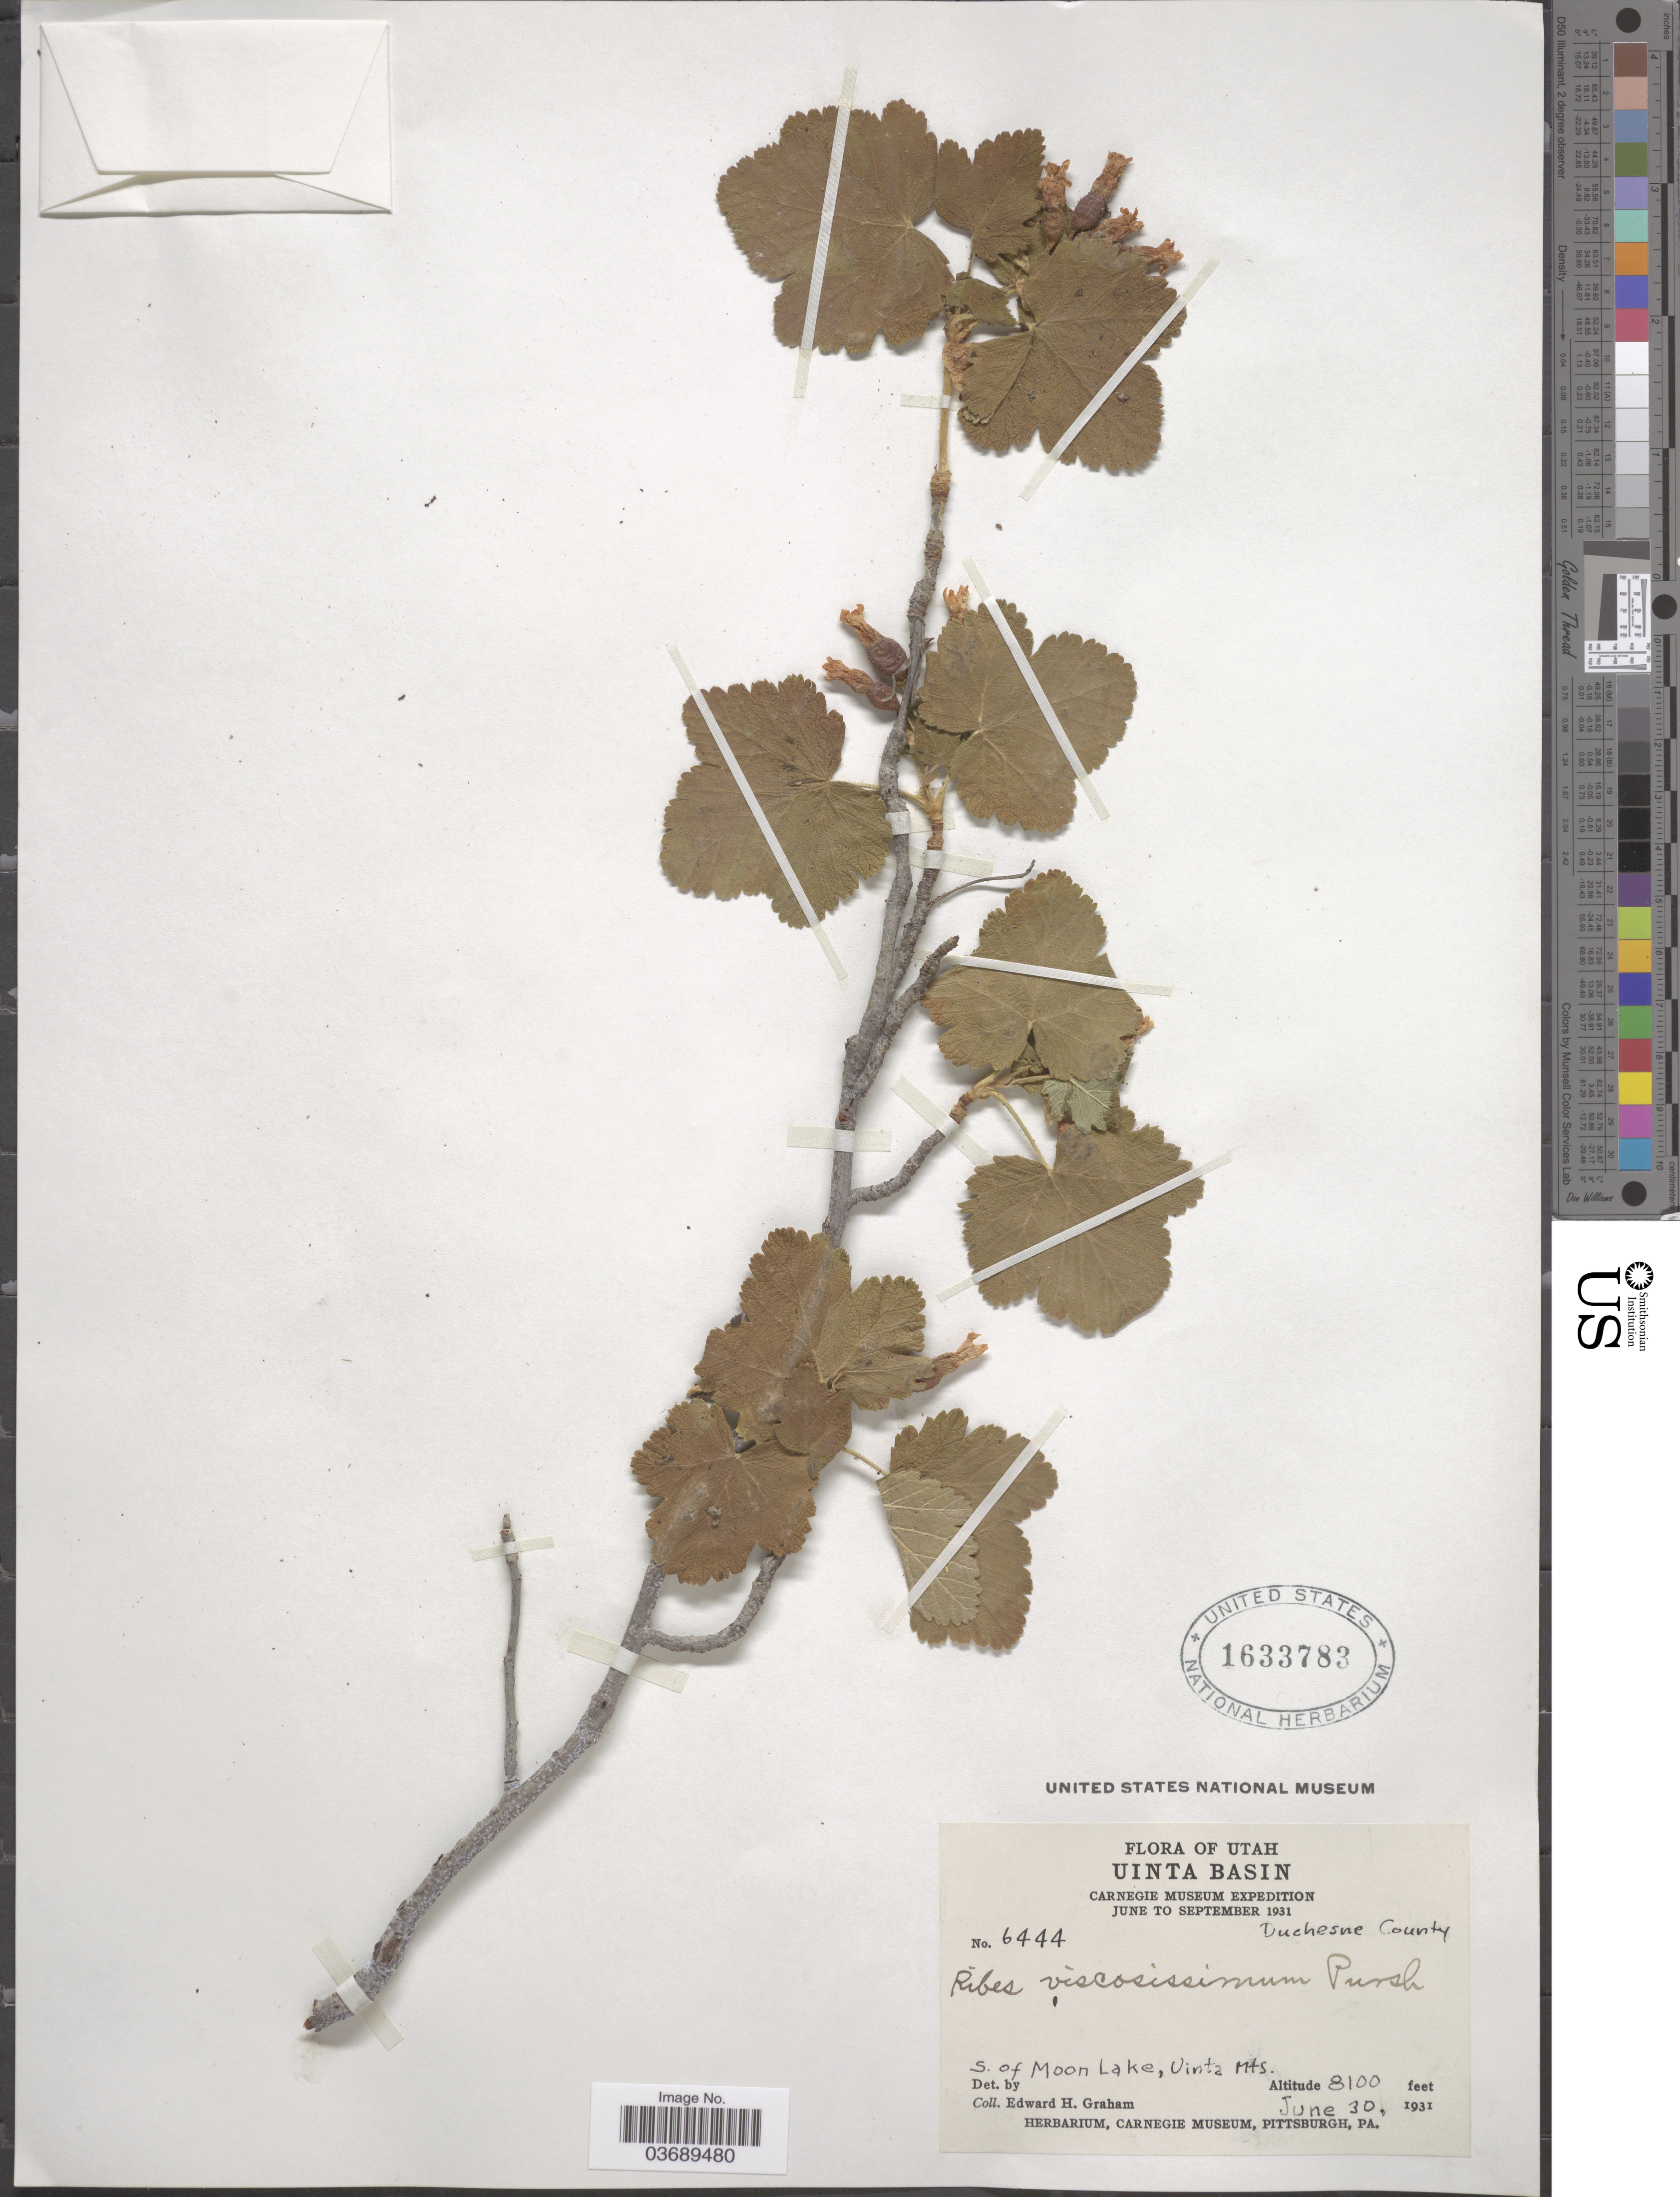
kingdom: Plantae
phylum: Tracheophyta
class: Magnoliopsida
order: Saxifragales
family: Grossulariaceae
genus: Ribes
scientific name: Ribes viscosissimum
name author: Pursh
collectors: E. H. Graham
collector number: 6444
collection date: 1931-06-30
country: United States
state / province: Utah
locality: Uinta Basin. Duchesne County. S. of Moon Lake, Uinta Mts.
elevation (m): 2469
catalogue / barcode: US 1633783